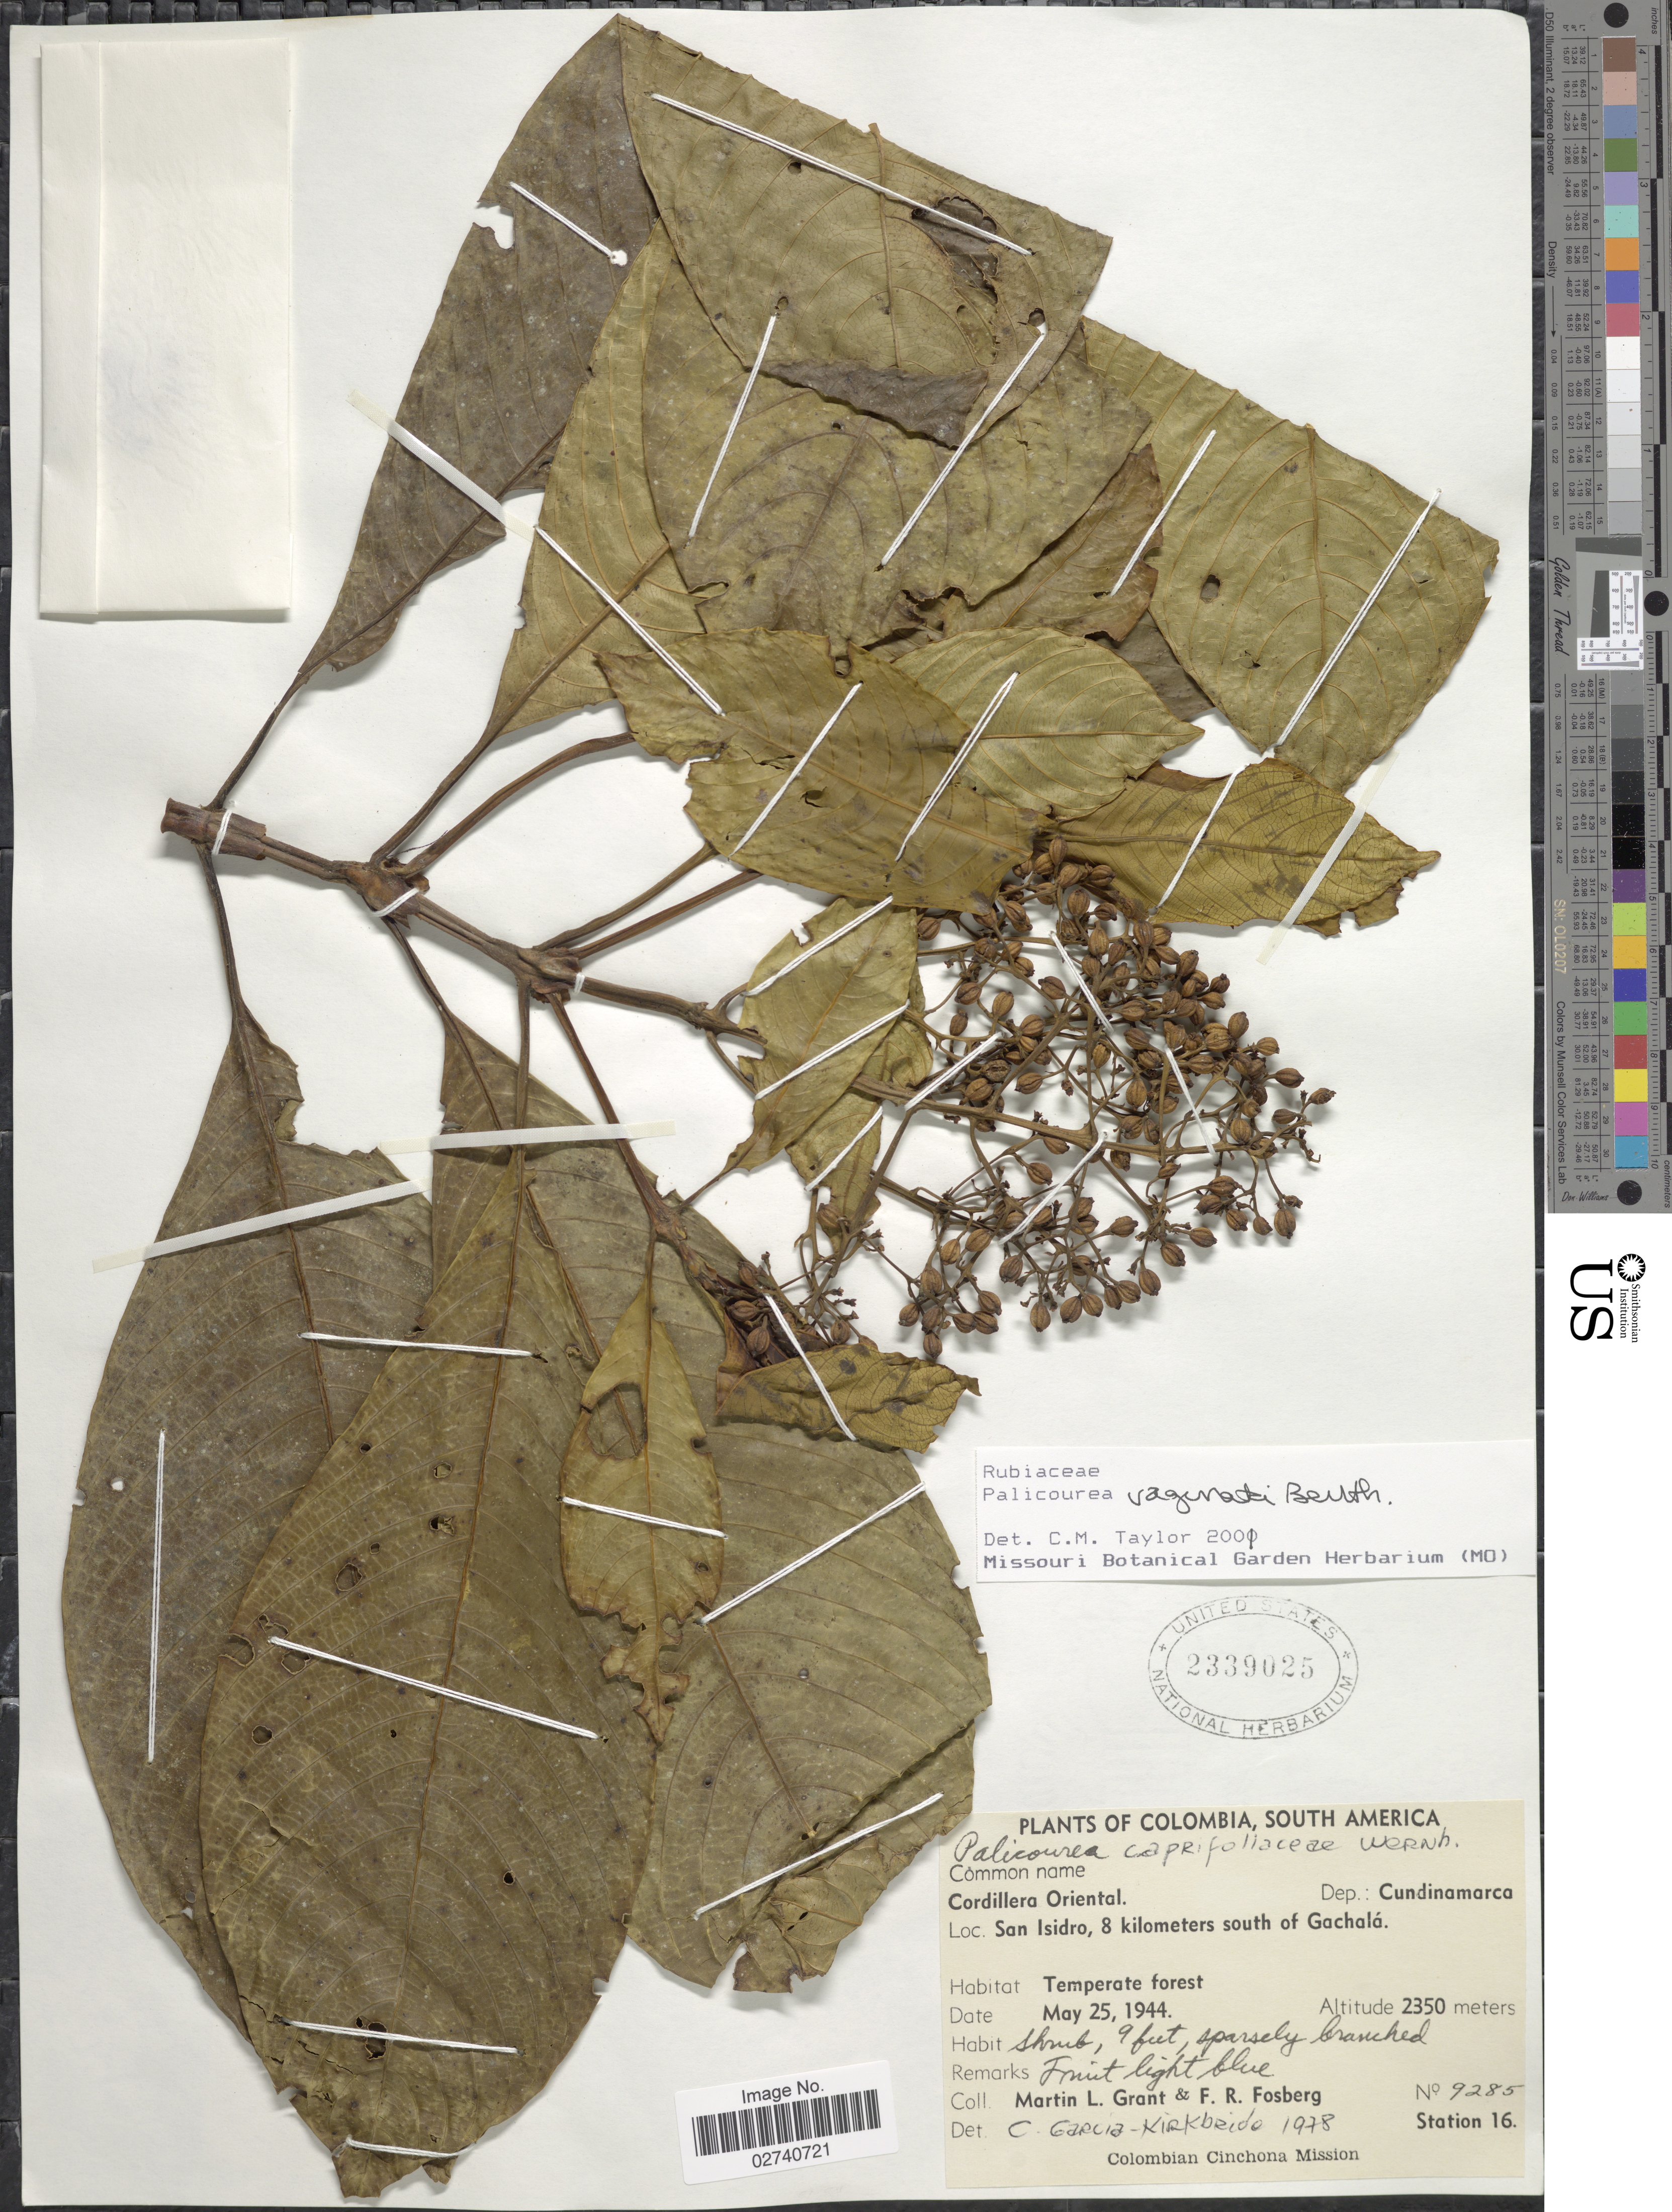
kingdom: Plantae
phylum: Tracheophyta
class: Magnoliopsida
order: Gentianales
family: Rubiaceae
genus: Palicourea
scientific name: Palicourea vaginata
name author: Benth.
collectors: M. L. Grant & F. R. Fosberg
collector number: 9285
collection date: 1944-05-25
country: Colombia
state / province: Cundinamarca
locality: Cordillera Oriental. San Isidro, 8 kilometers south of Gachala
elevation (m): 2350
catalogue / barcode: US 2339025